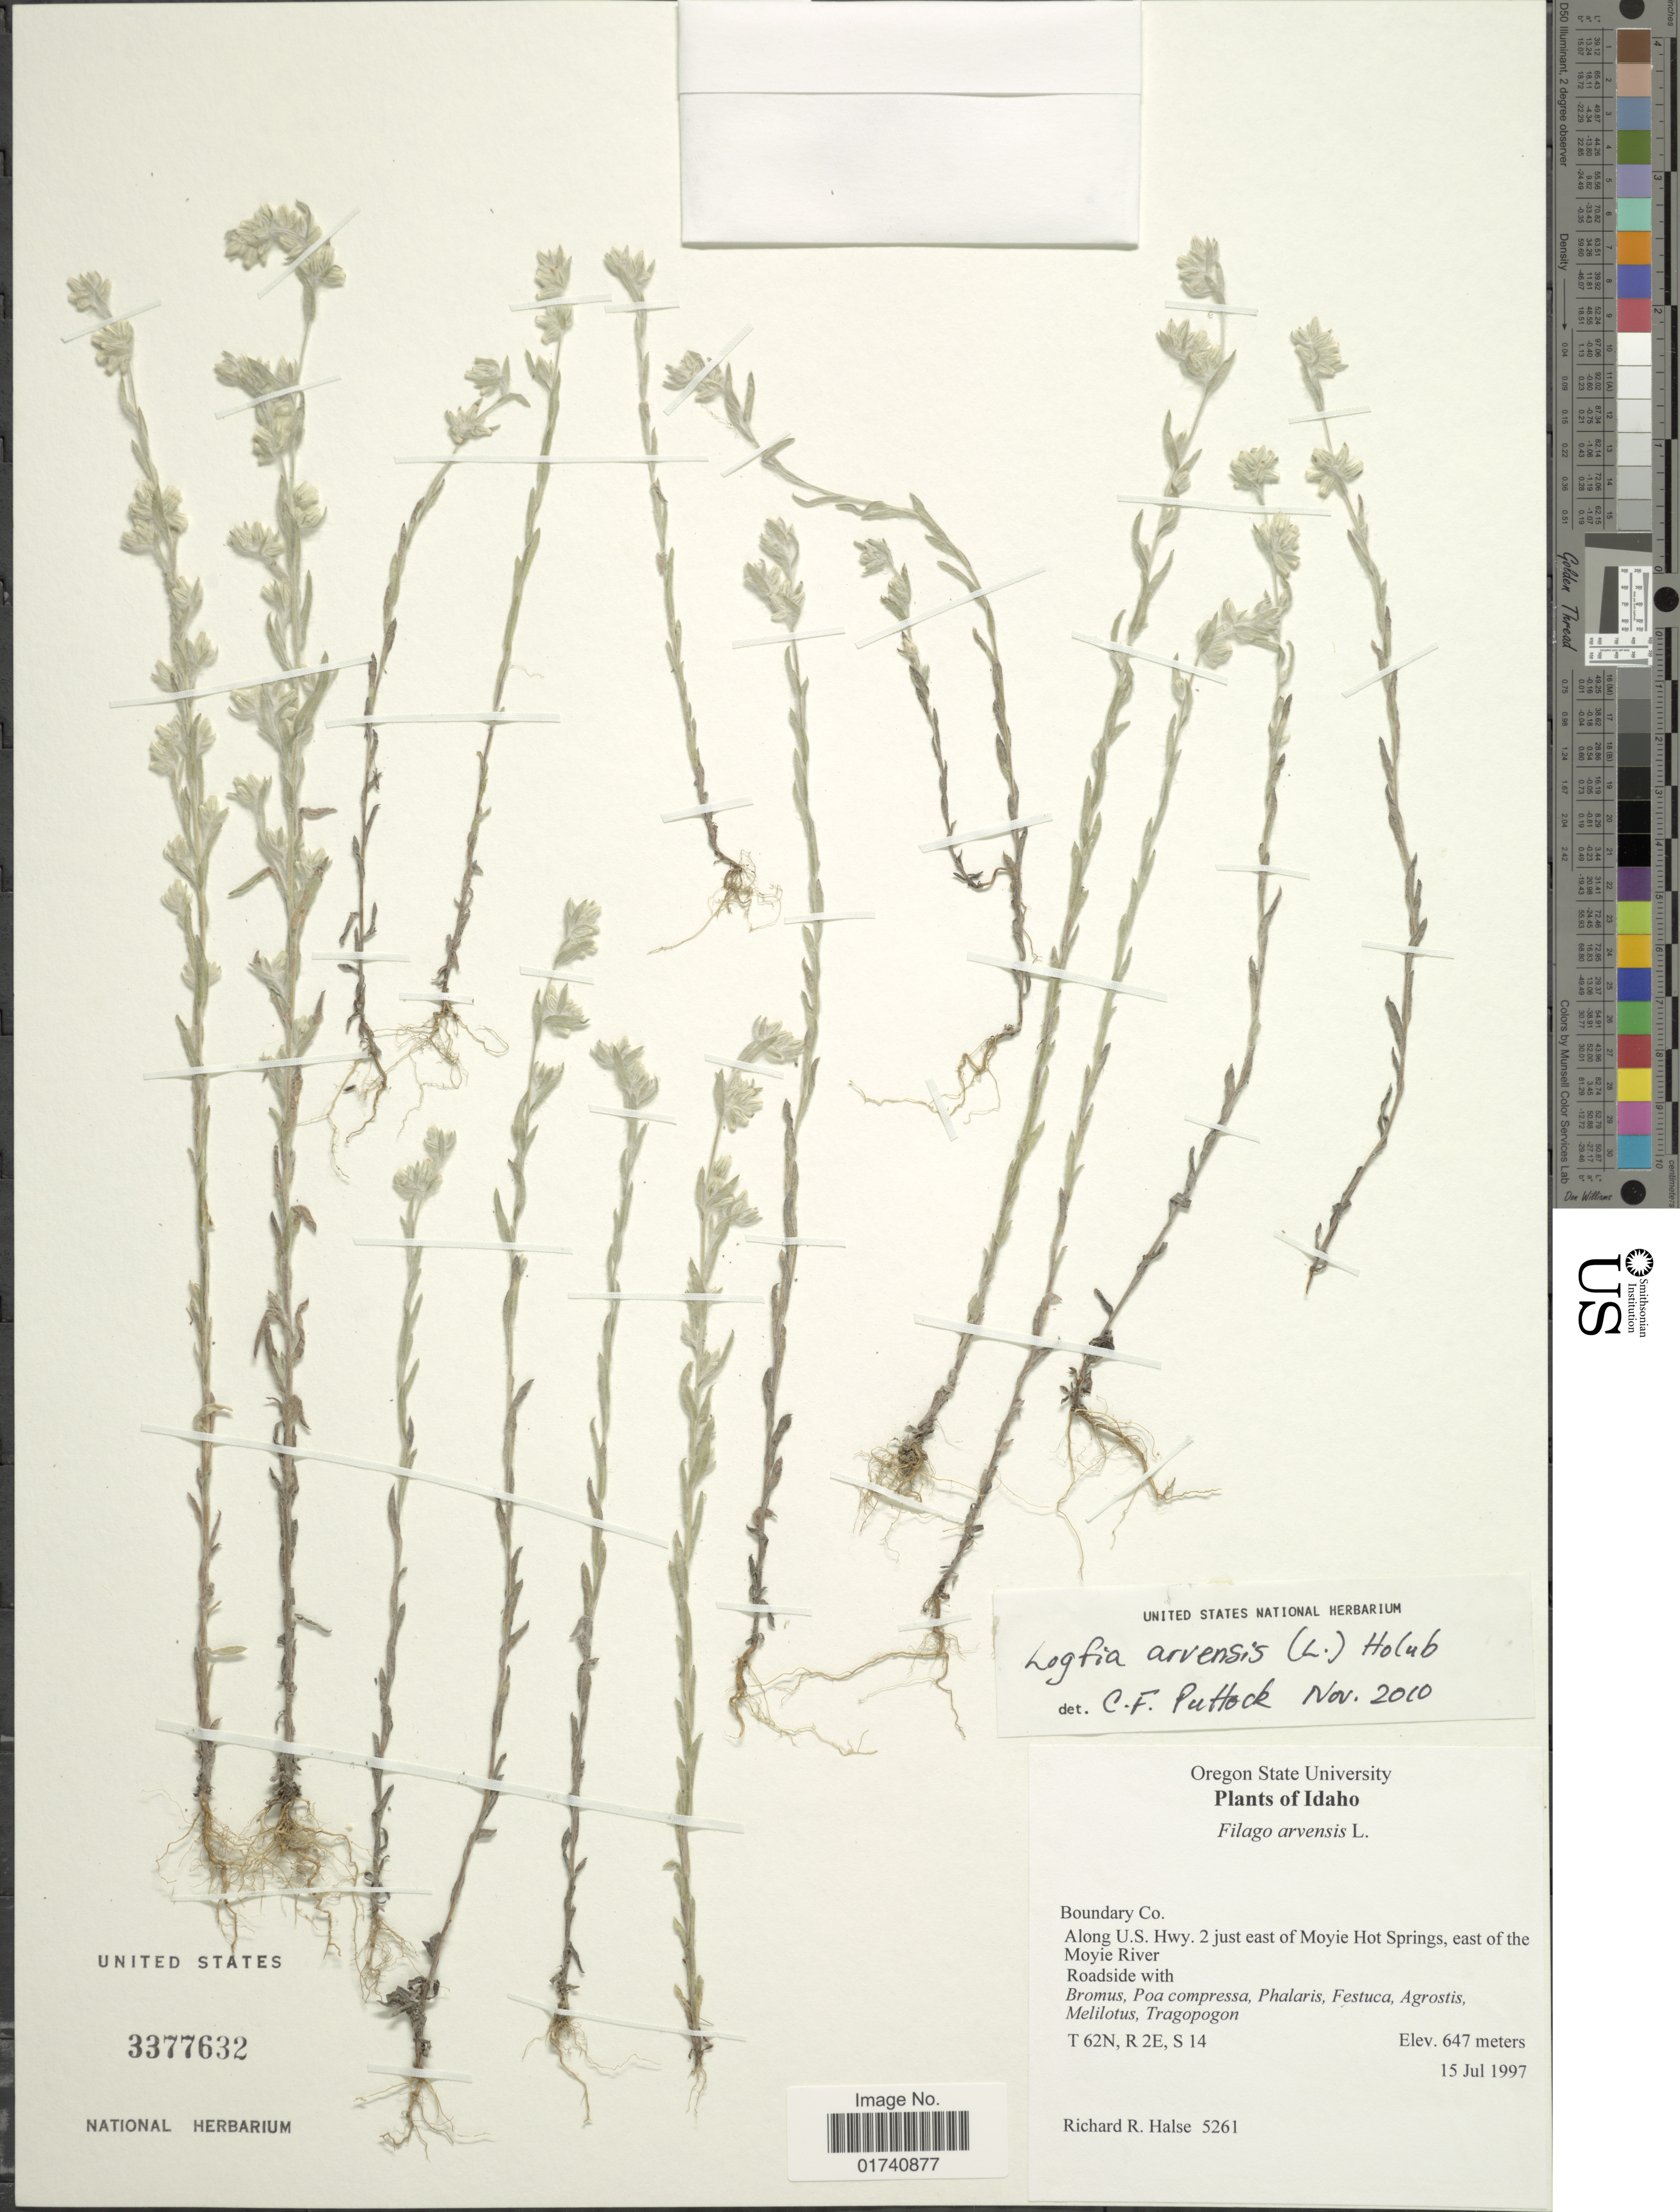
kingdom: Plantae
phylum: Tracheophyta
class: Magnoliopsida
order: Asterales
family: Asteraceae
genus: Logfia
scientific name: Logfia arvensis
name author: (L.) Holub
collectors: R. Halse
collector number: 5261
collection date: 1997-07-15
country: United States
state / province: Idaho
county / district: Boundary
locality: Along U.S. Hwy. 2 just east of Moyie Hot Springs, east of Moyie River. T 62N, R 2E, S 14.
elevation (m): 647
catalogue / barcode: US 3377632